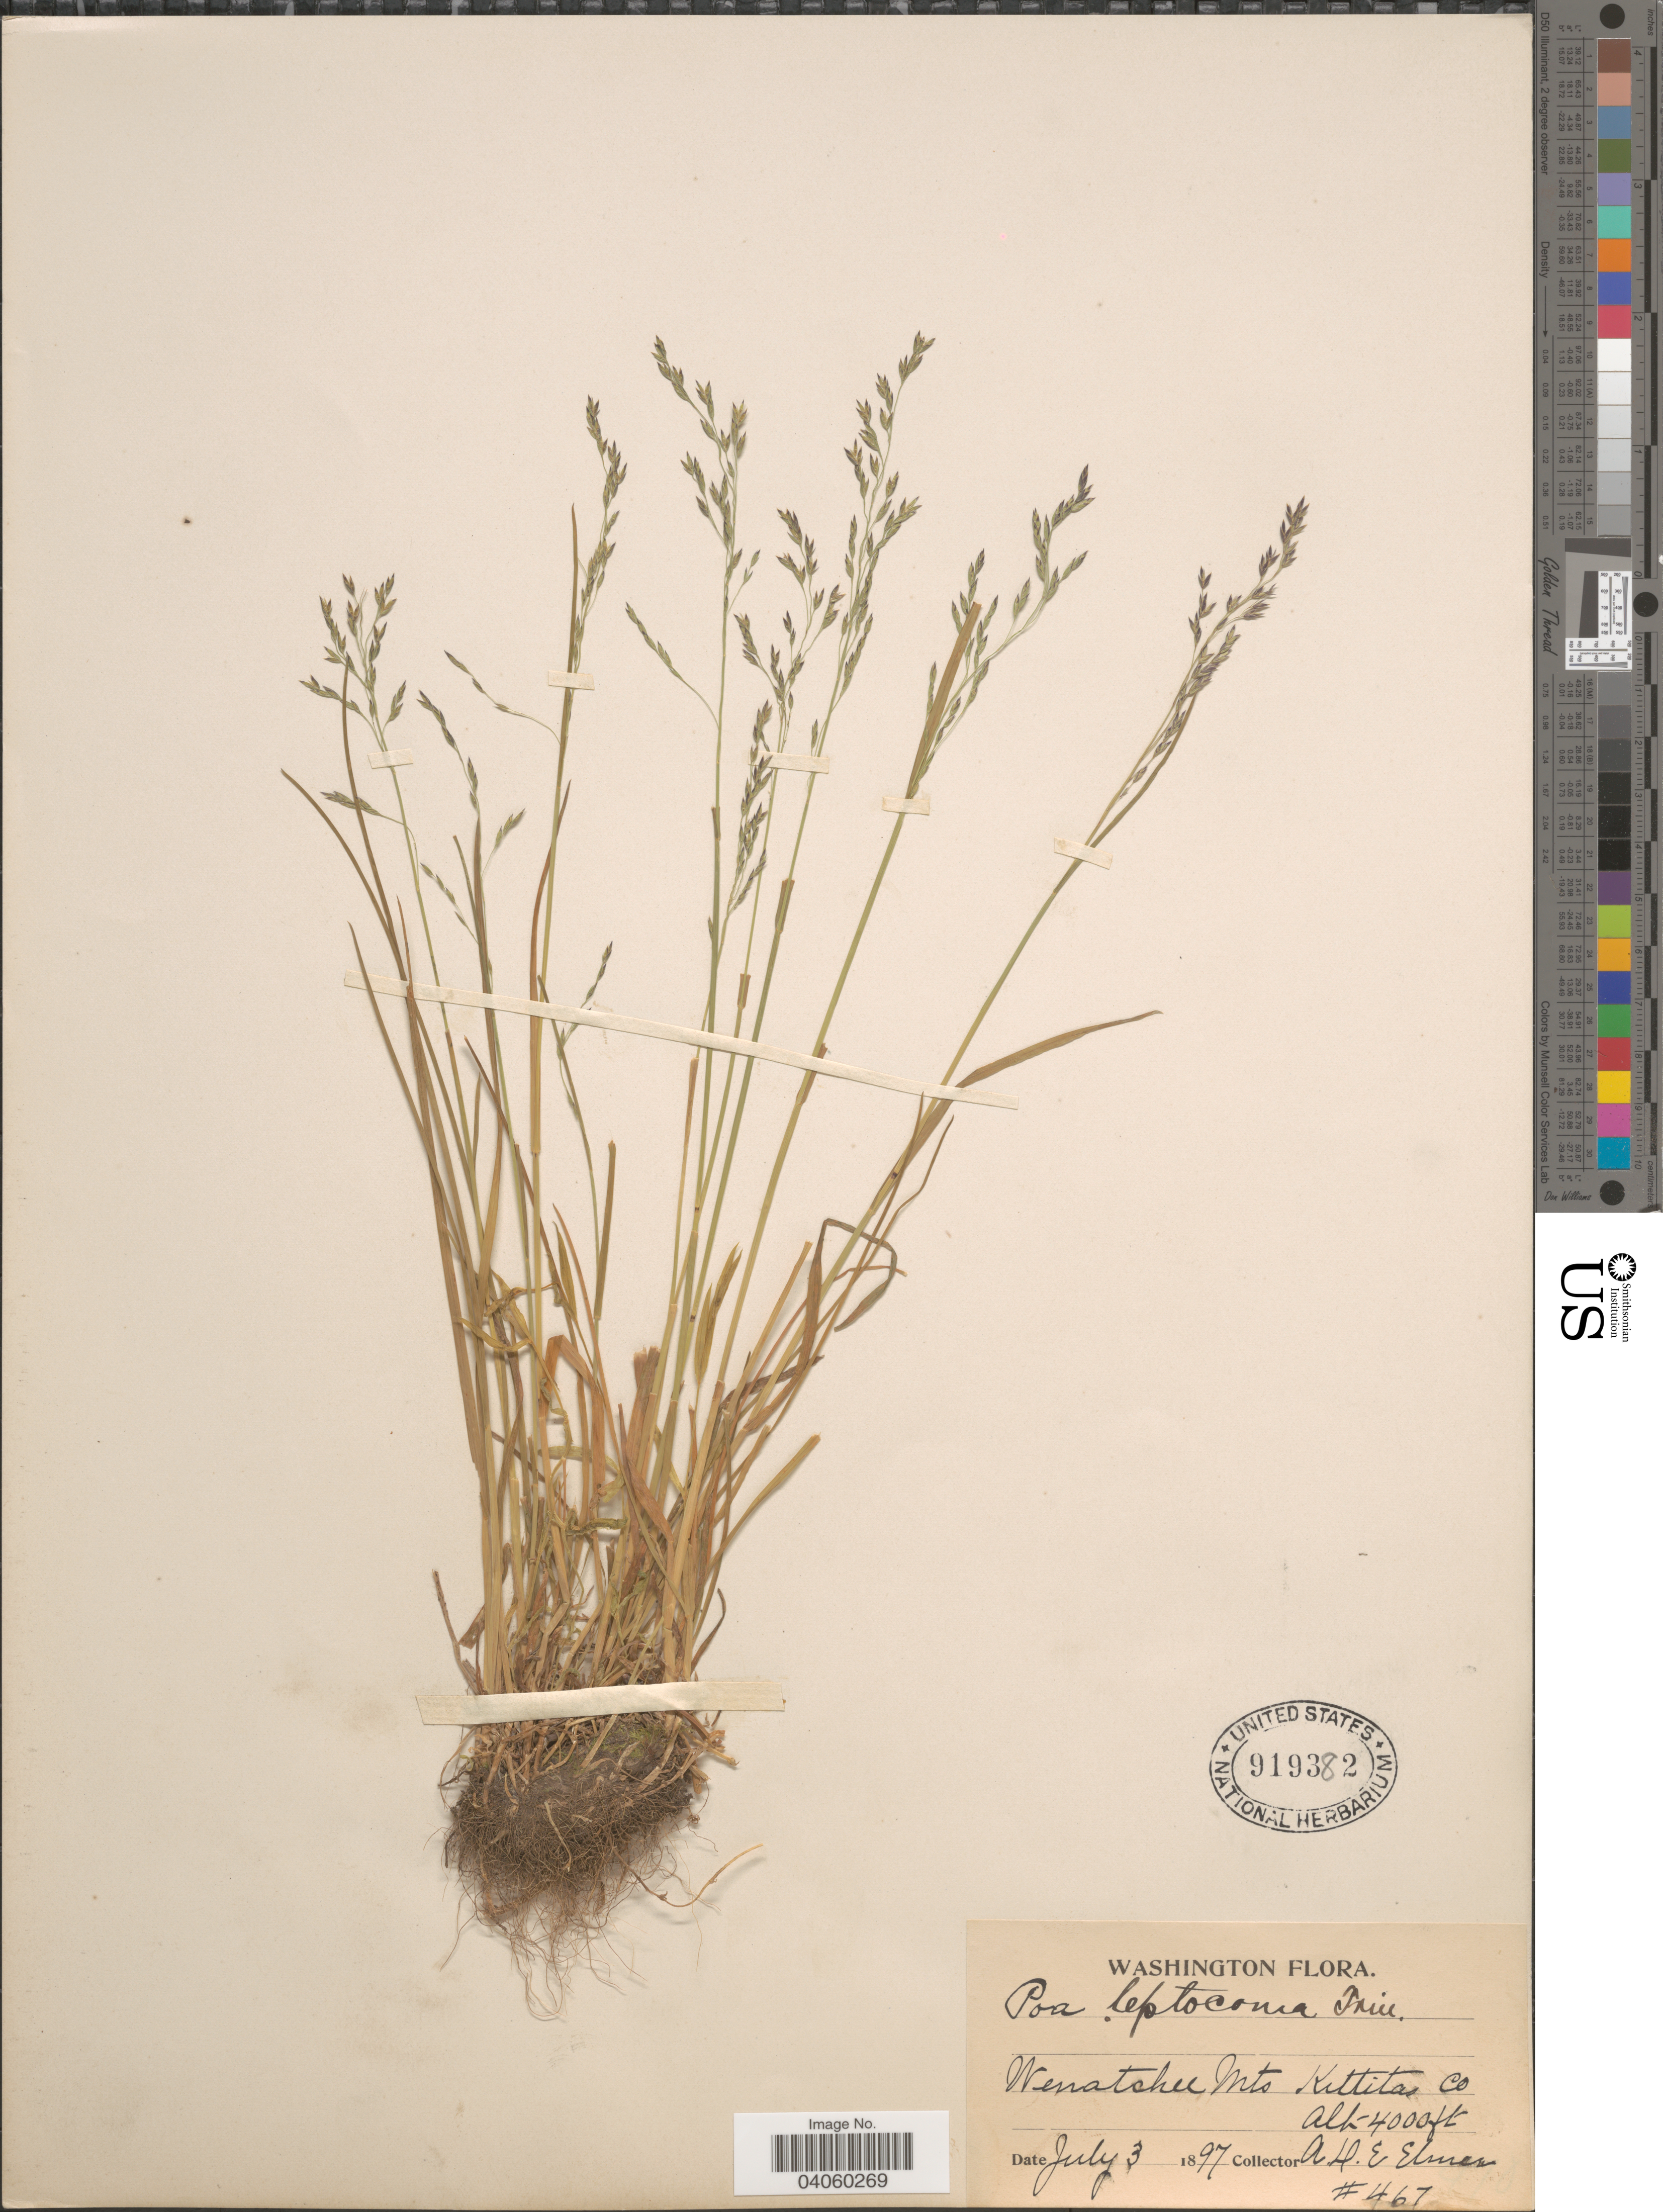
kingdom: Plantae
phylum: Tracheophyta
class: Liliopsida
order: Poales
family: Poaceae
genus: Poa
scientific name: Poa leptocoma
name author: Trin.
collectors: A. D. E. Elmer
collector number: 467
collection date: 1897-07-03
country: United States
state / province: Washington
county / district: Kittitas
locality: Wenatchee Mts Kittitas Co.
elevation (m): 1219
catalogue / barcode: US 919382